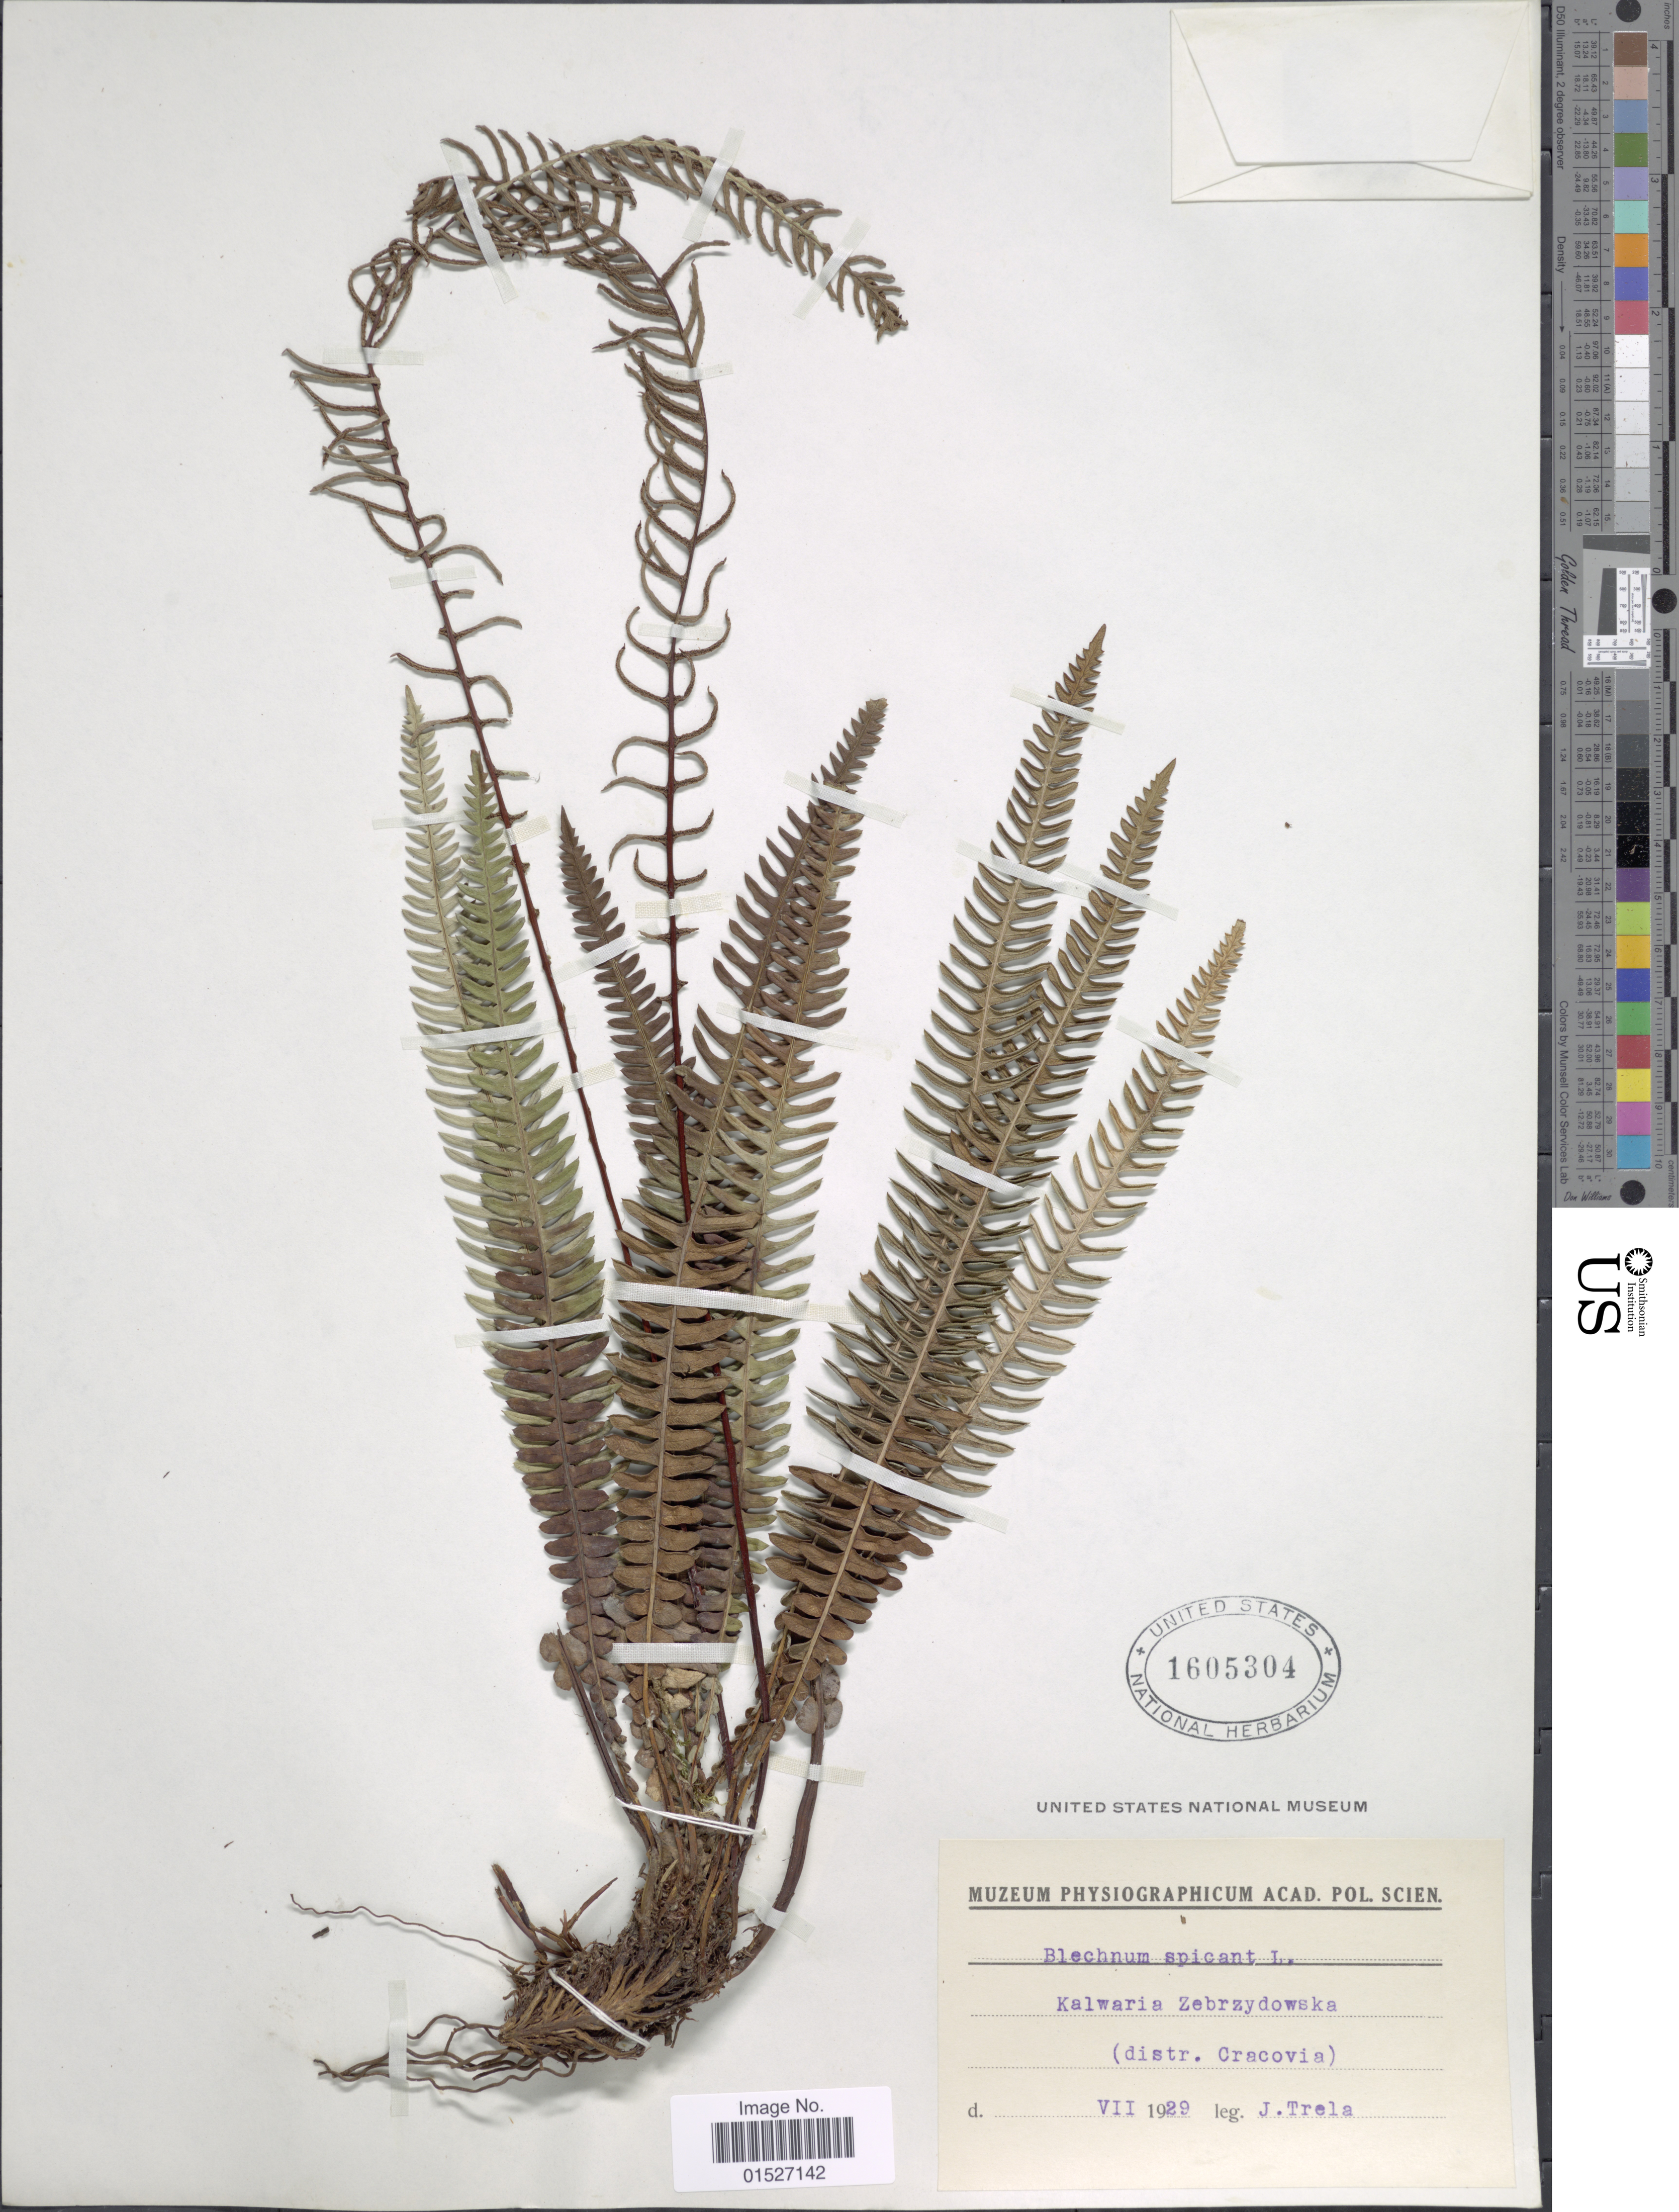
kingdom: Plantae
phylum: Tracheophyta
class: Polypodiopsida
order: Polypodiales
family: Blechnaceae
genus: Blechnum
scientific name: Blechnum spicant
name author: (L.) Sm.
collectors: J. Trela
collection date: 1929-07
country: Poland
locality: Kalwaria Zebrzydowska, (distr. Cracovia)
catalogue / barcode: US 1605304